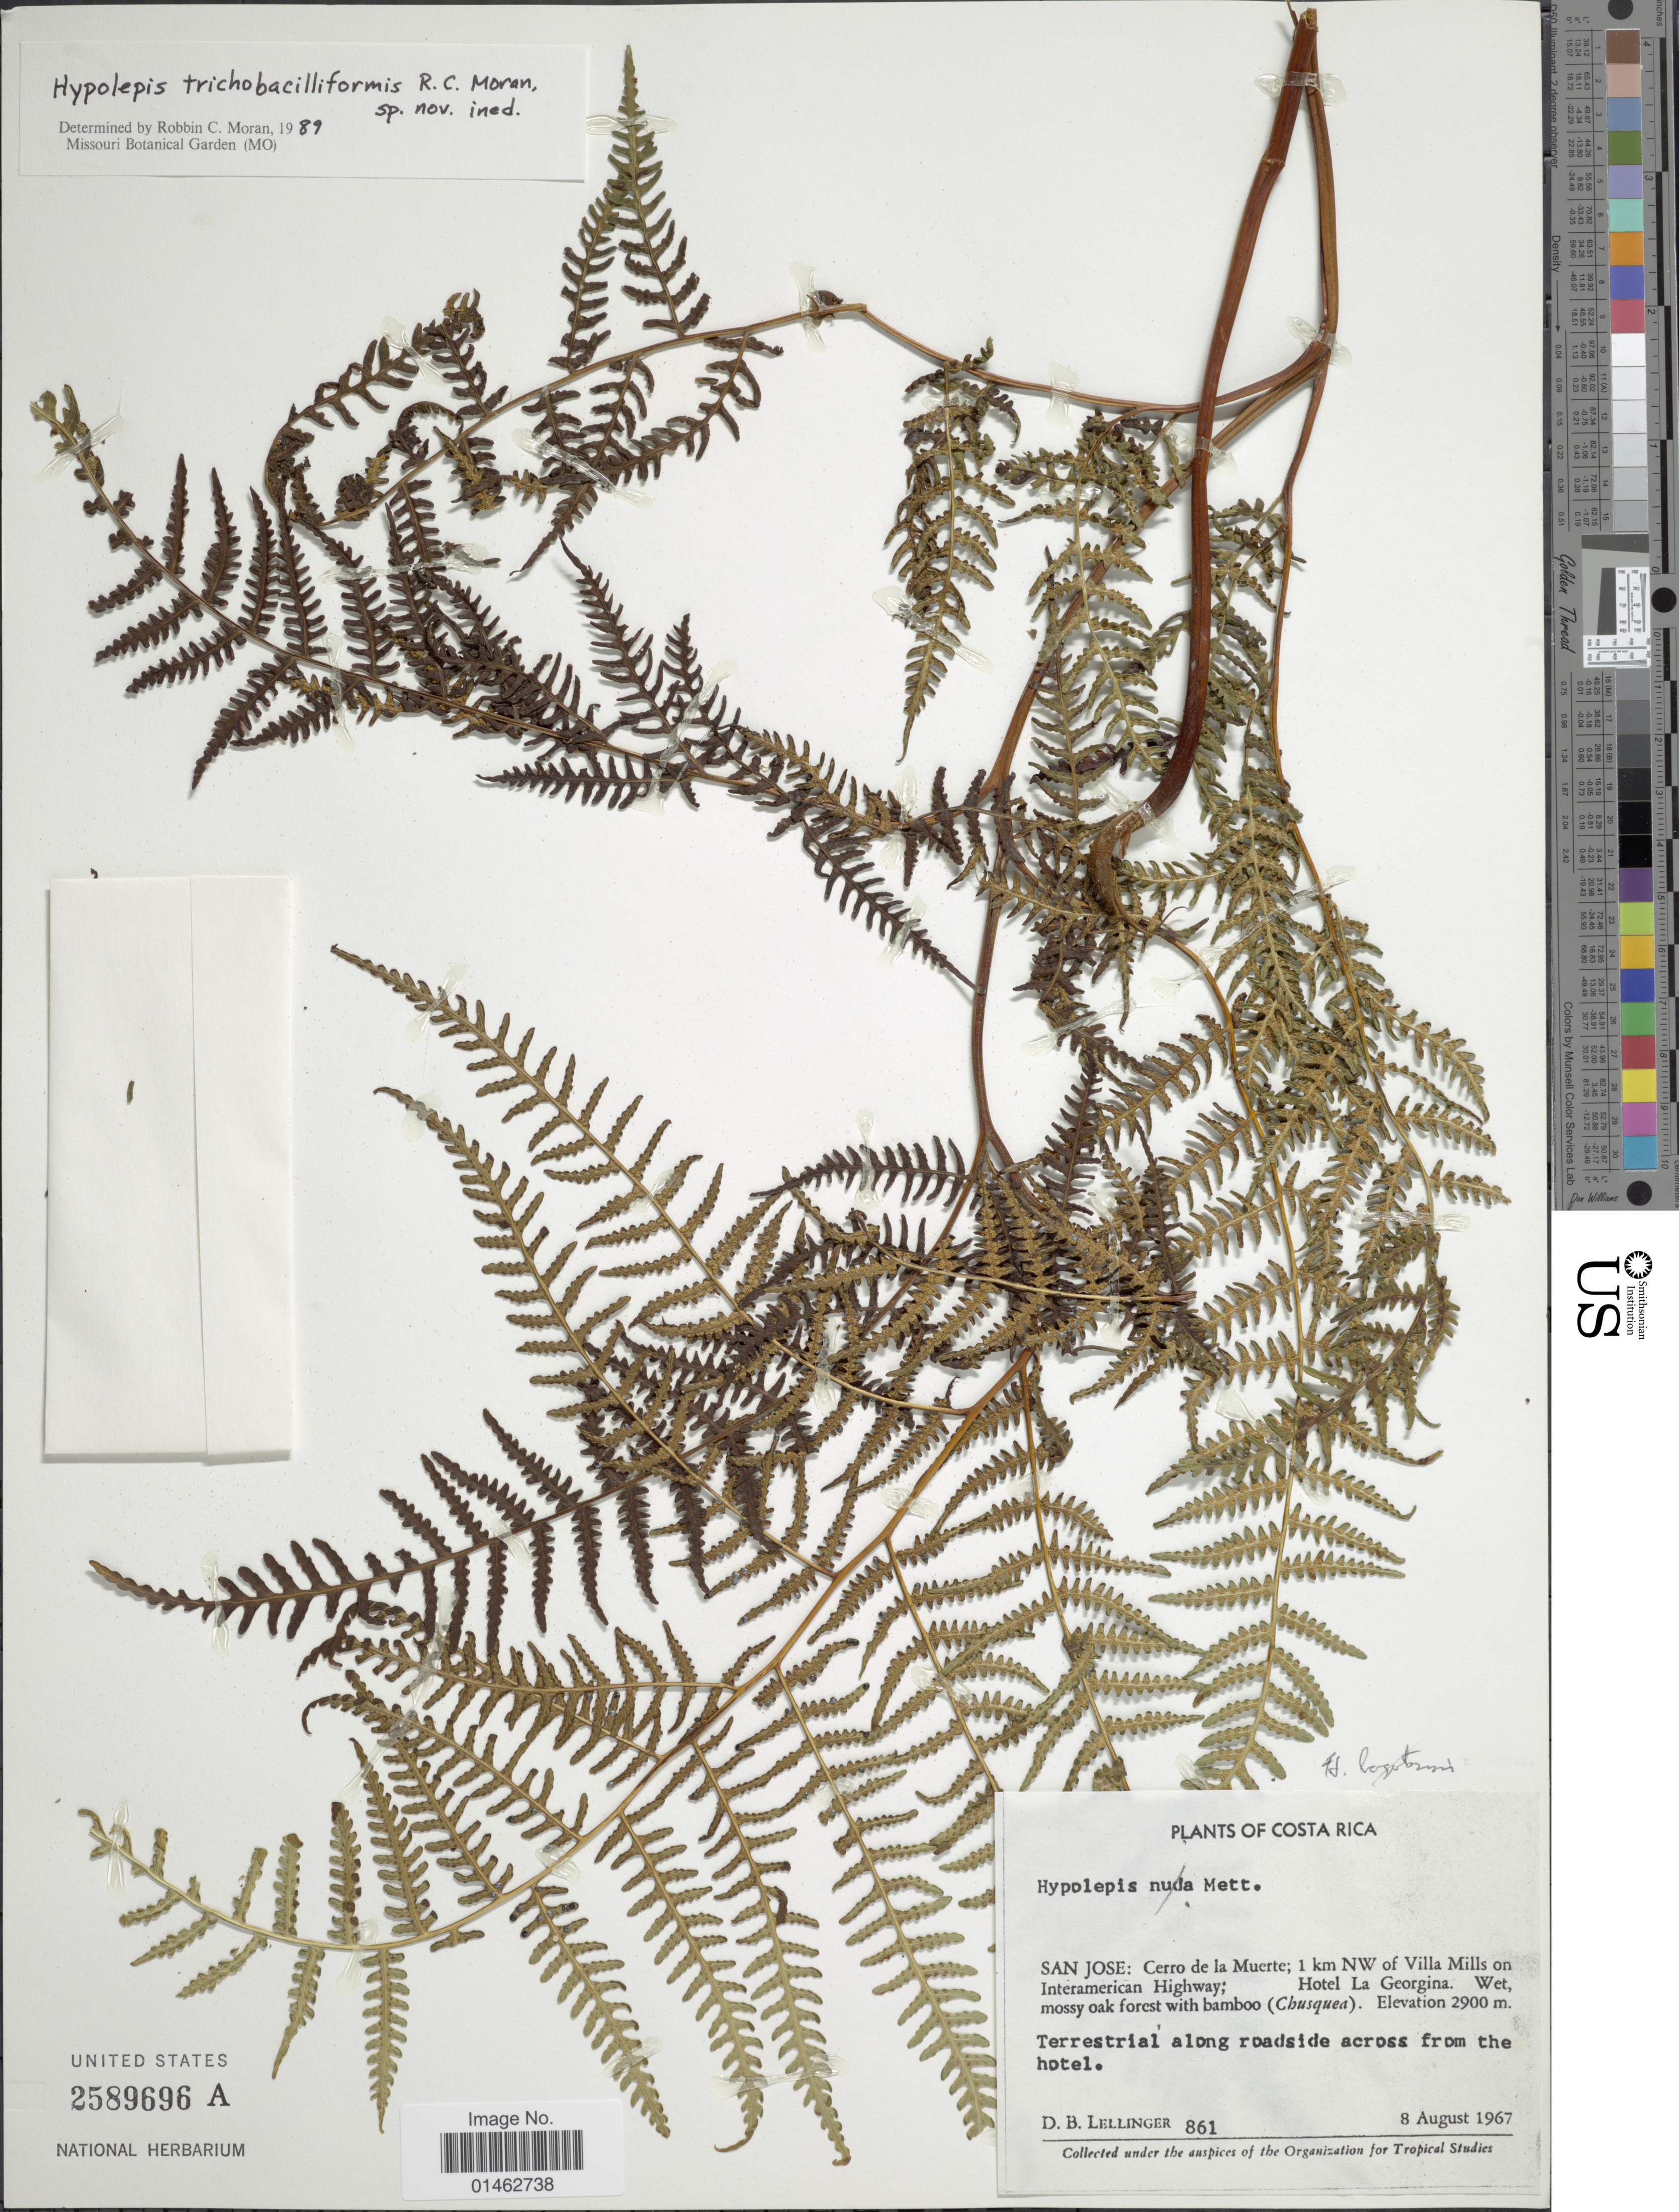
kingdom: Plantae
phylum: Tracheophyta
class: Polypodiopsida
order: Polypodiales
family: Dennstaedtiaceae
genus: Hypolepis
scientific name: Hypolepis trichobacilliformis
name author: R.C. Moran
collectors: D. B. Lellinger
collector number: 861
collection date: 1967-08-08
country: Costa Rica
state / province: San José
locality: Cerro de la Muerte; 1 km NW of Villa Mills on Interamerican Highway; Hotel La Georgina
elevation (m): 2900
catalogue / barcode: US 2589696A